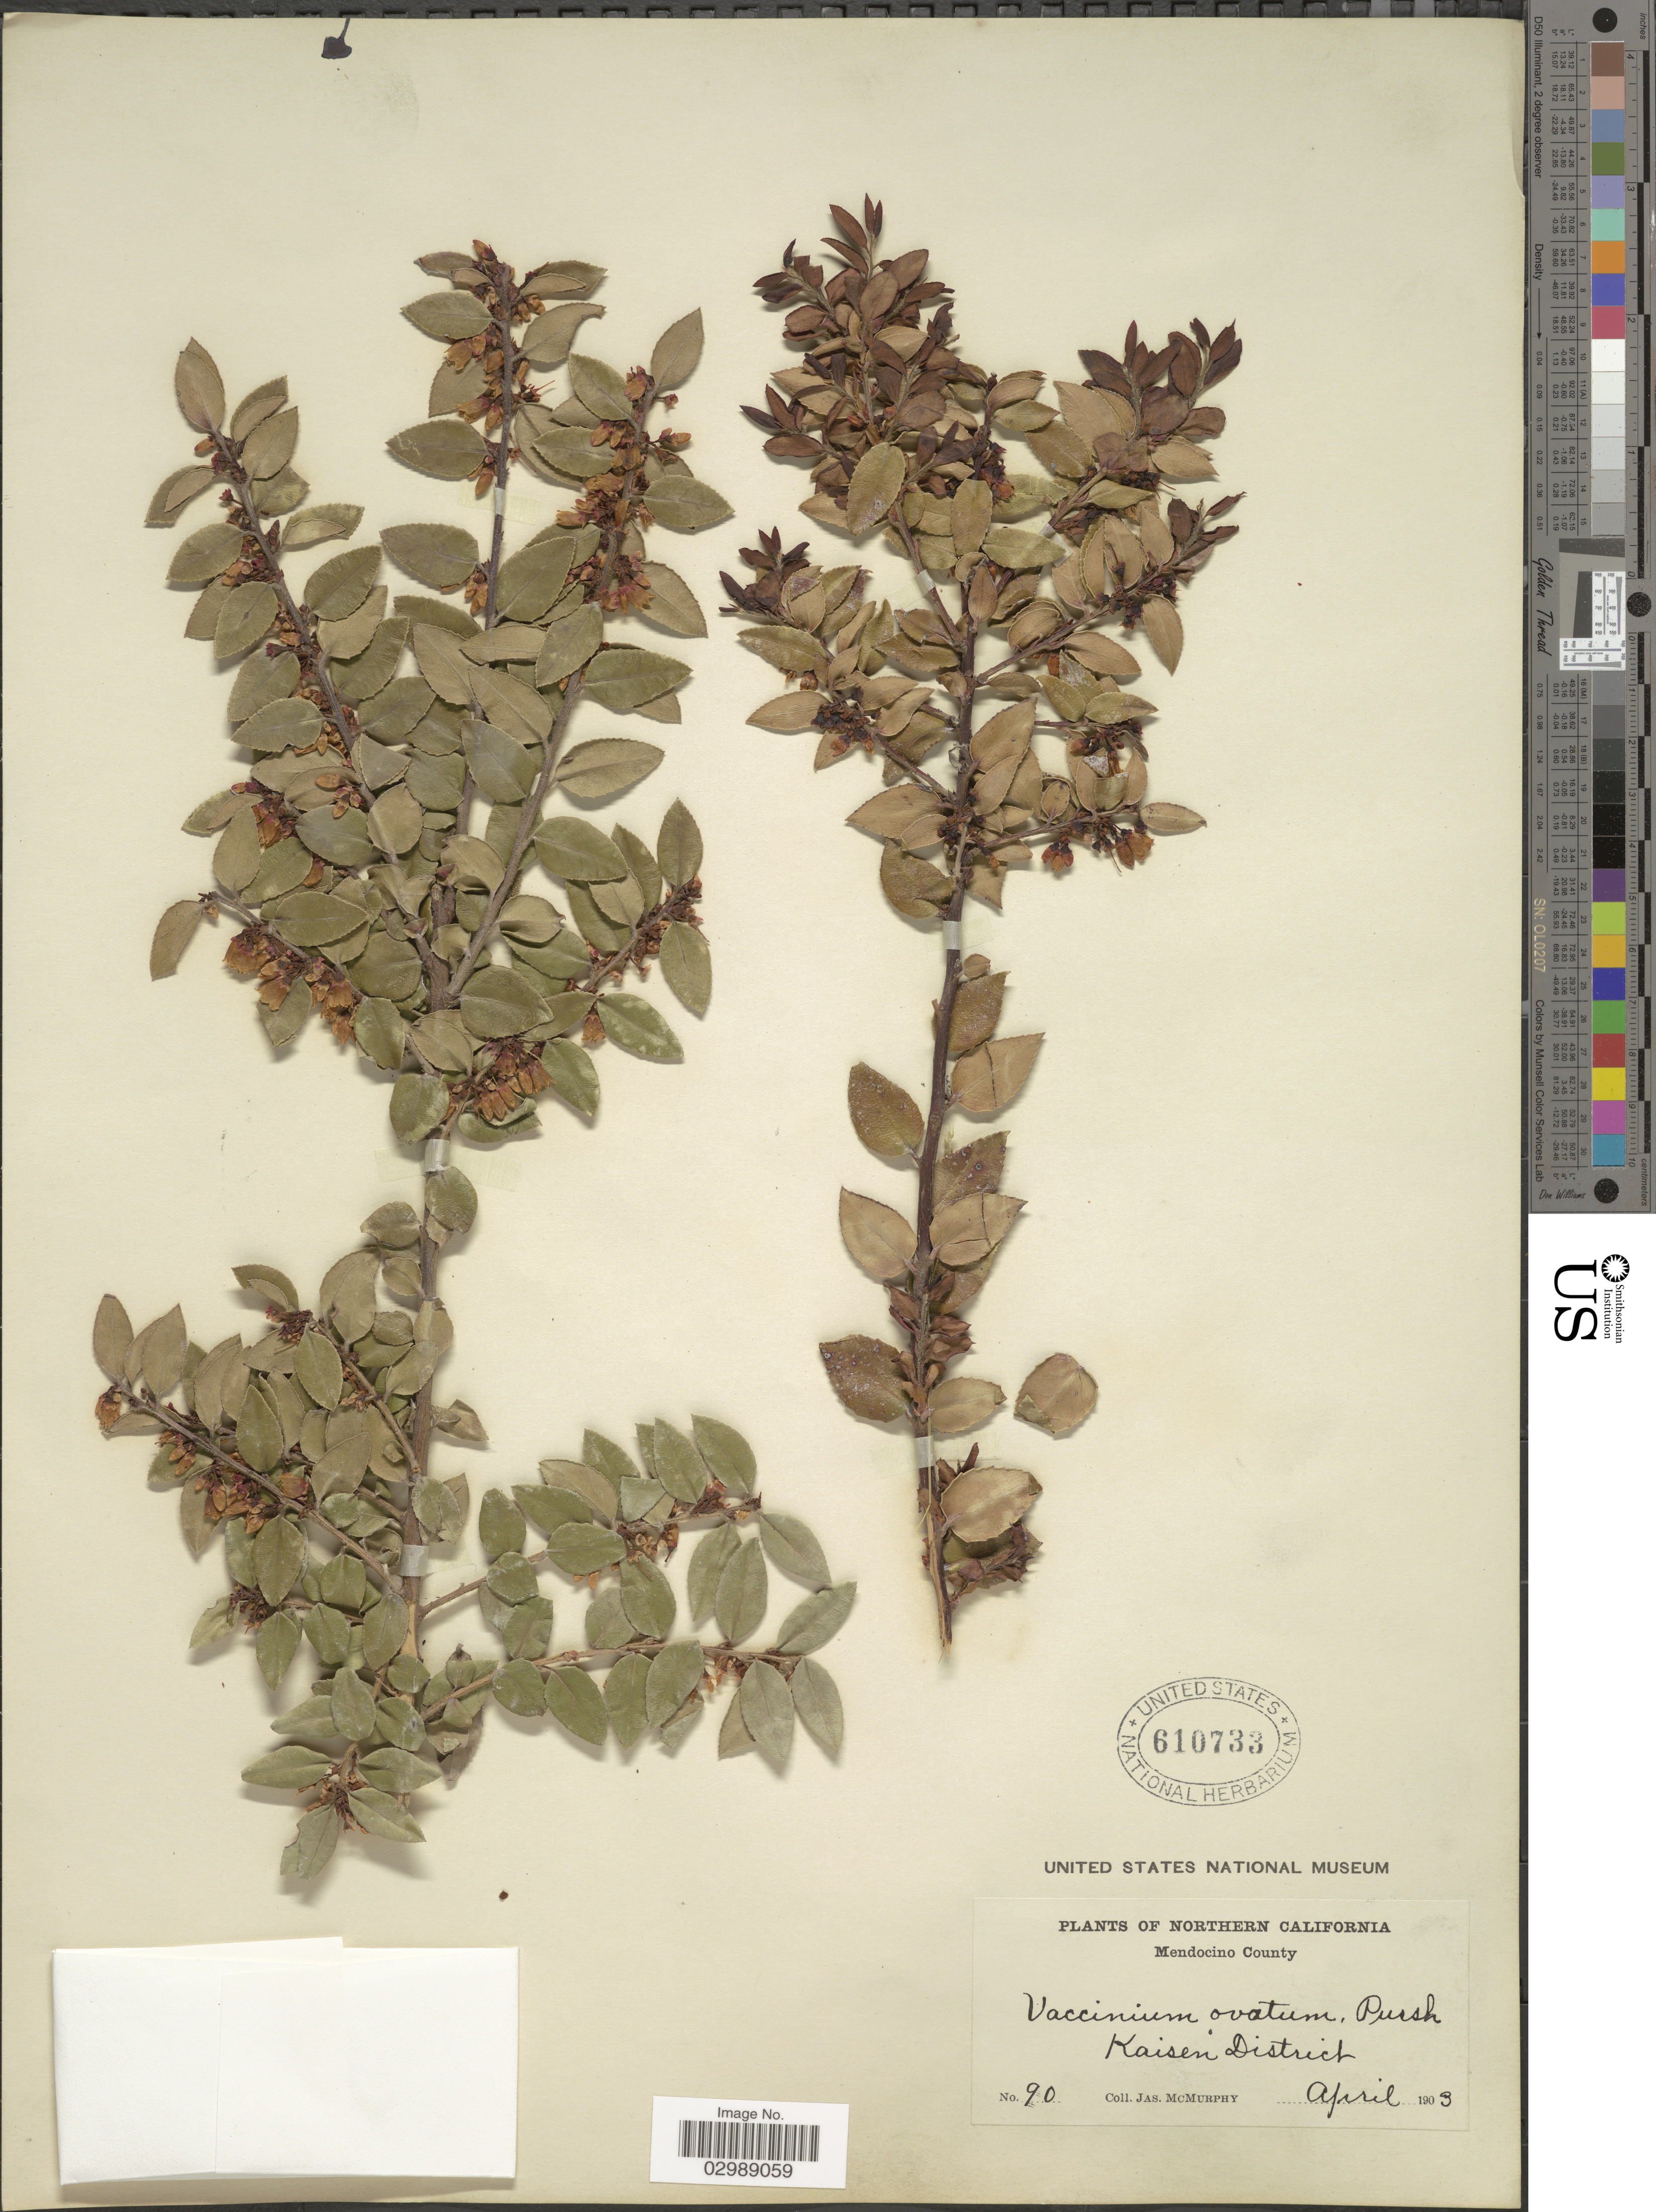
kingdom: Plantae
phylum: Tracheophyta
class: Magnoliopsida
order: Ericales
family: Ericaceae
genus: Vaccinium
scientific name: Vaccinium ovatum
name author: Pursh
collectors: J. McMurphy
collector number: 90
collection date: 1903-04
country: United States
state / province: California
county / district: Mendocino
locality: Northern California. Mendocino County. Kaisen District.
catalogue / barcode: US 610733